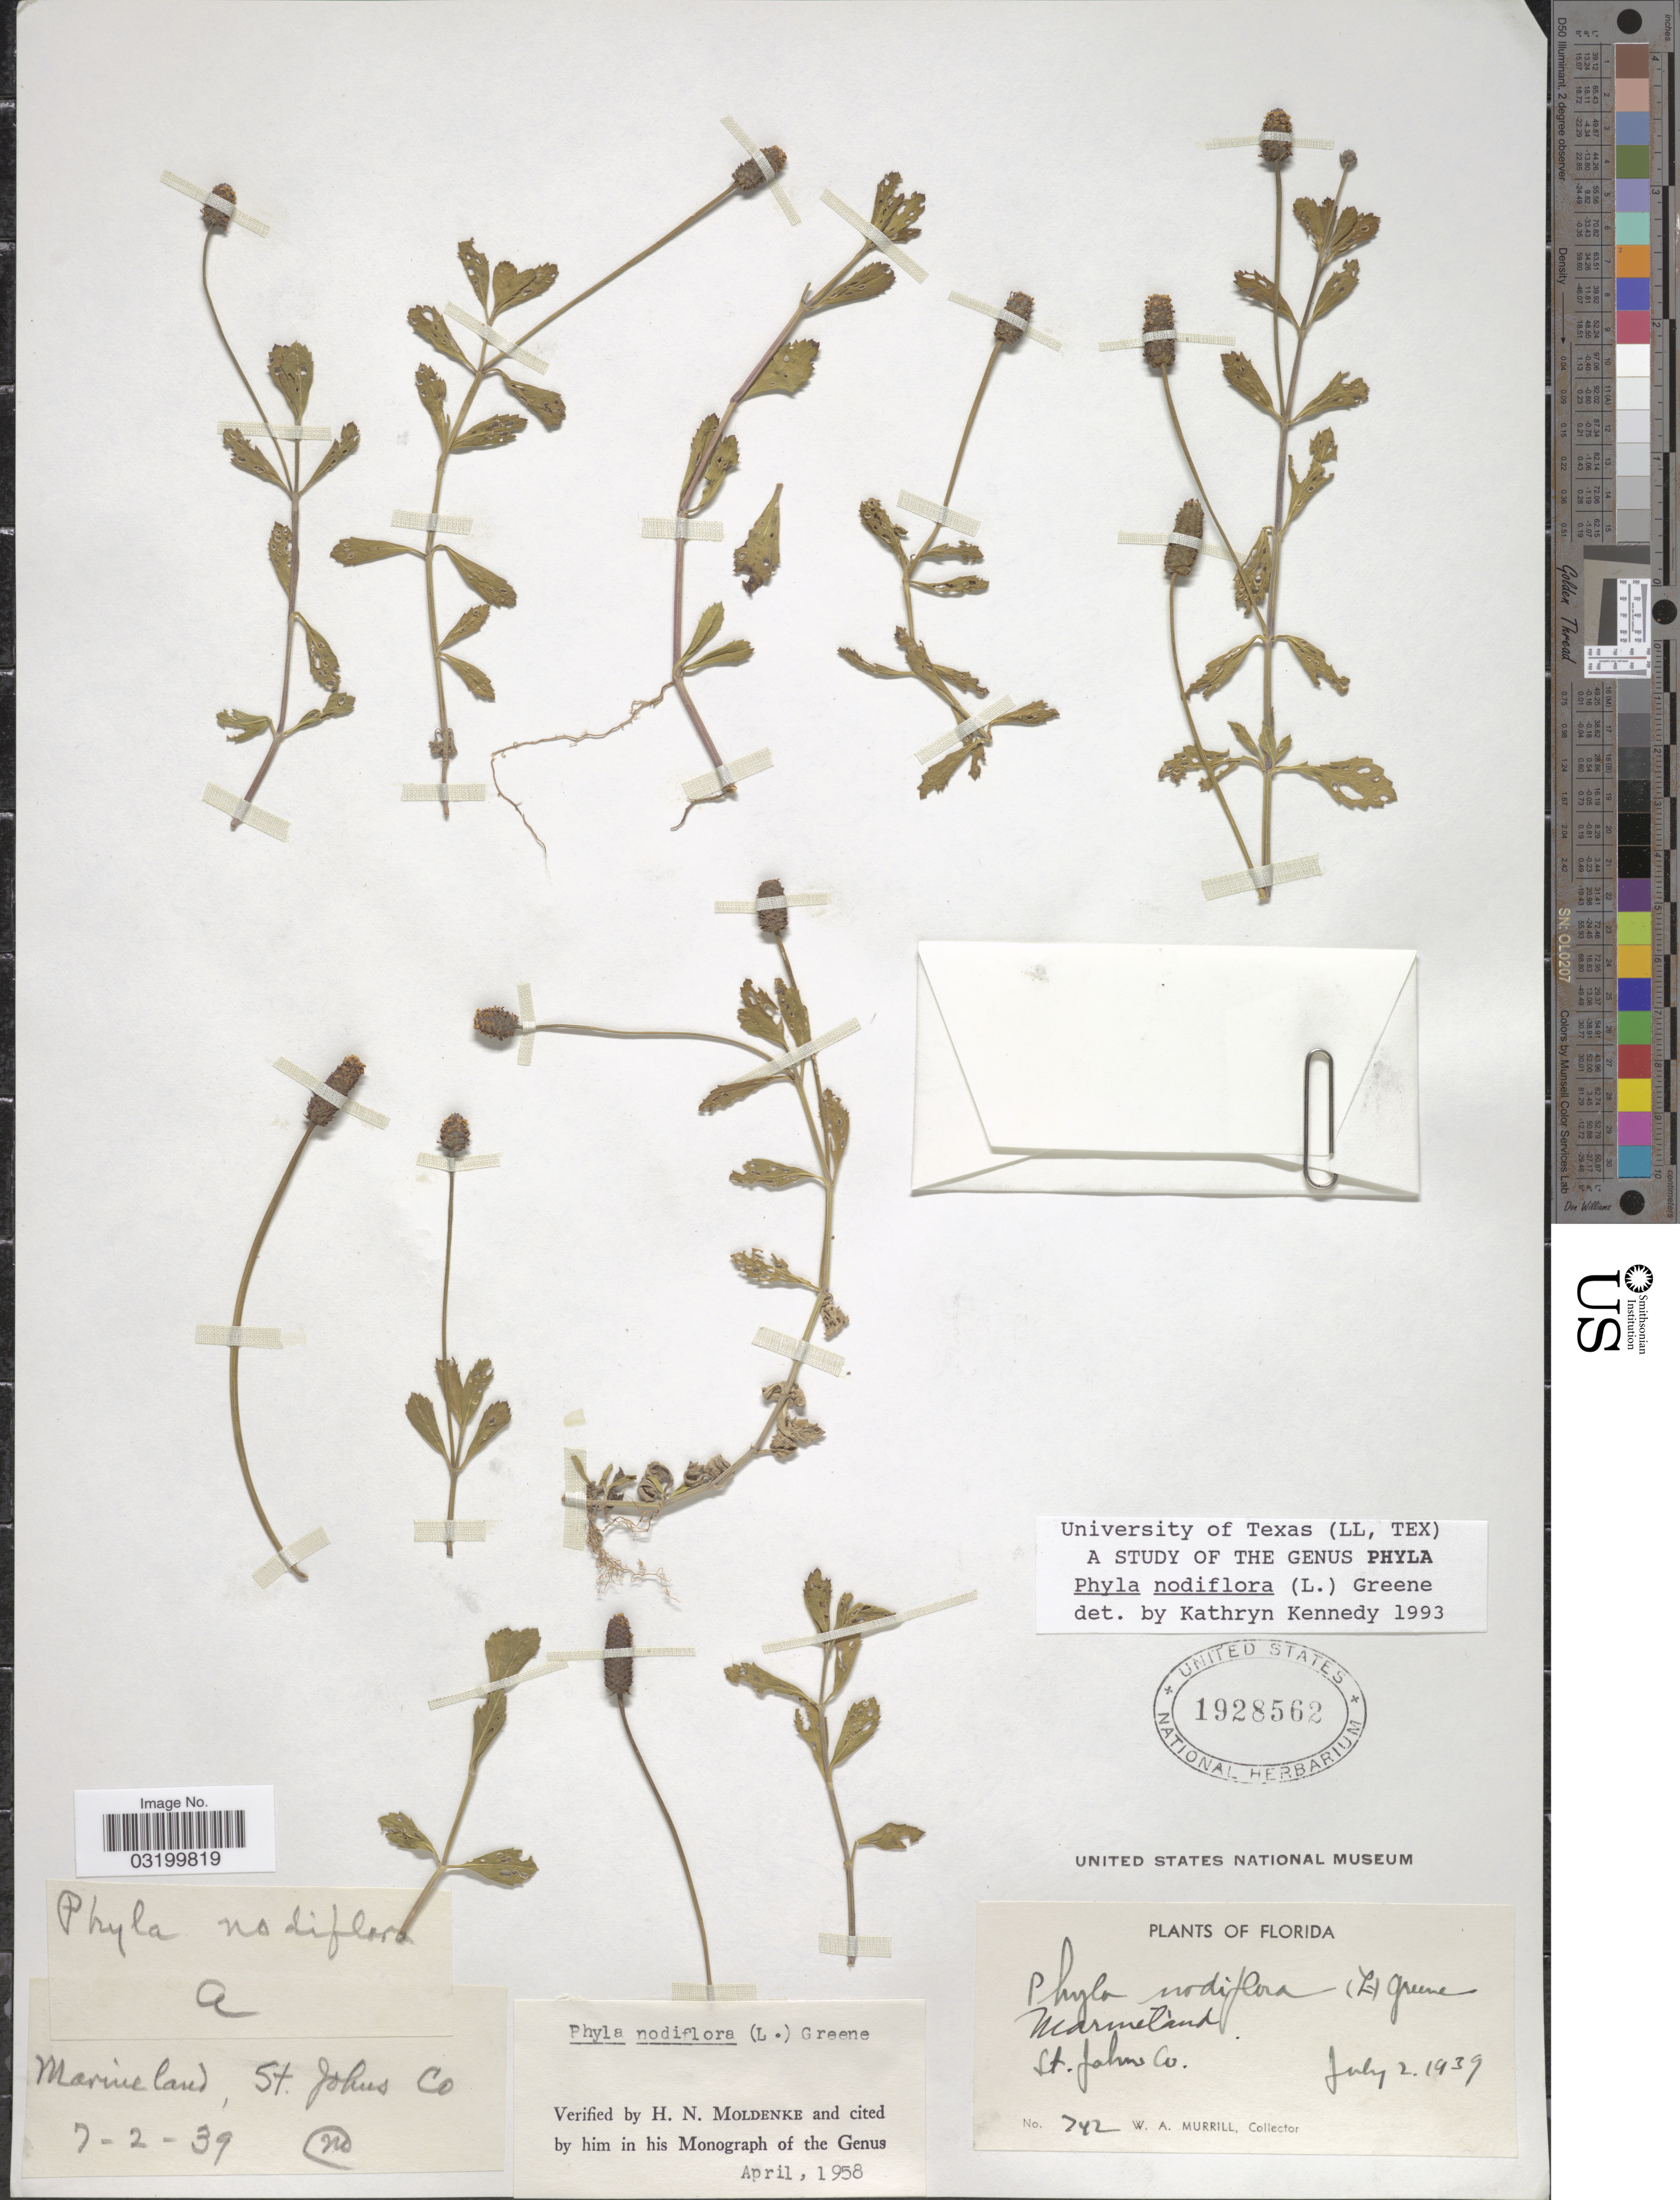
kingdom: Plantae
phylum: Tracheophyta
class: Magnoliopsida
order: Lamiales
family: Verbenaceae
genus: Phyla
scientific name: Phyla nodiflora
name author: (L.) Greene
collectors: W. A. Murrill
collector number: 742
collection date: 1939-07-02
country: United States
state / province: Florida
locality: Marineland. St. Johns Co.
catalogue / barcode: US 1928562